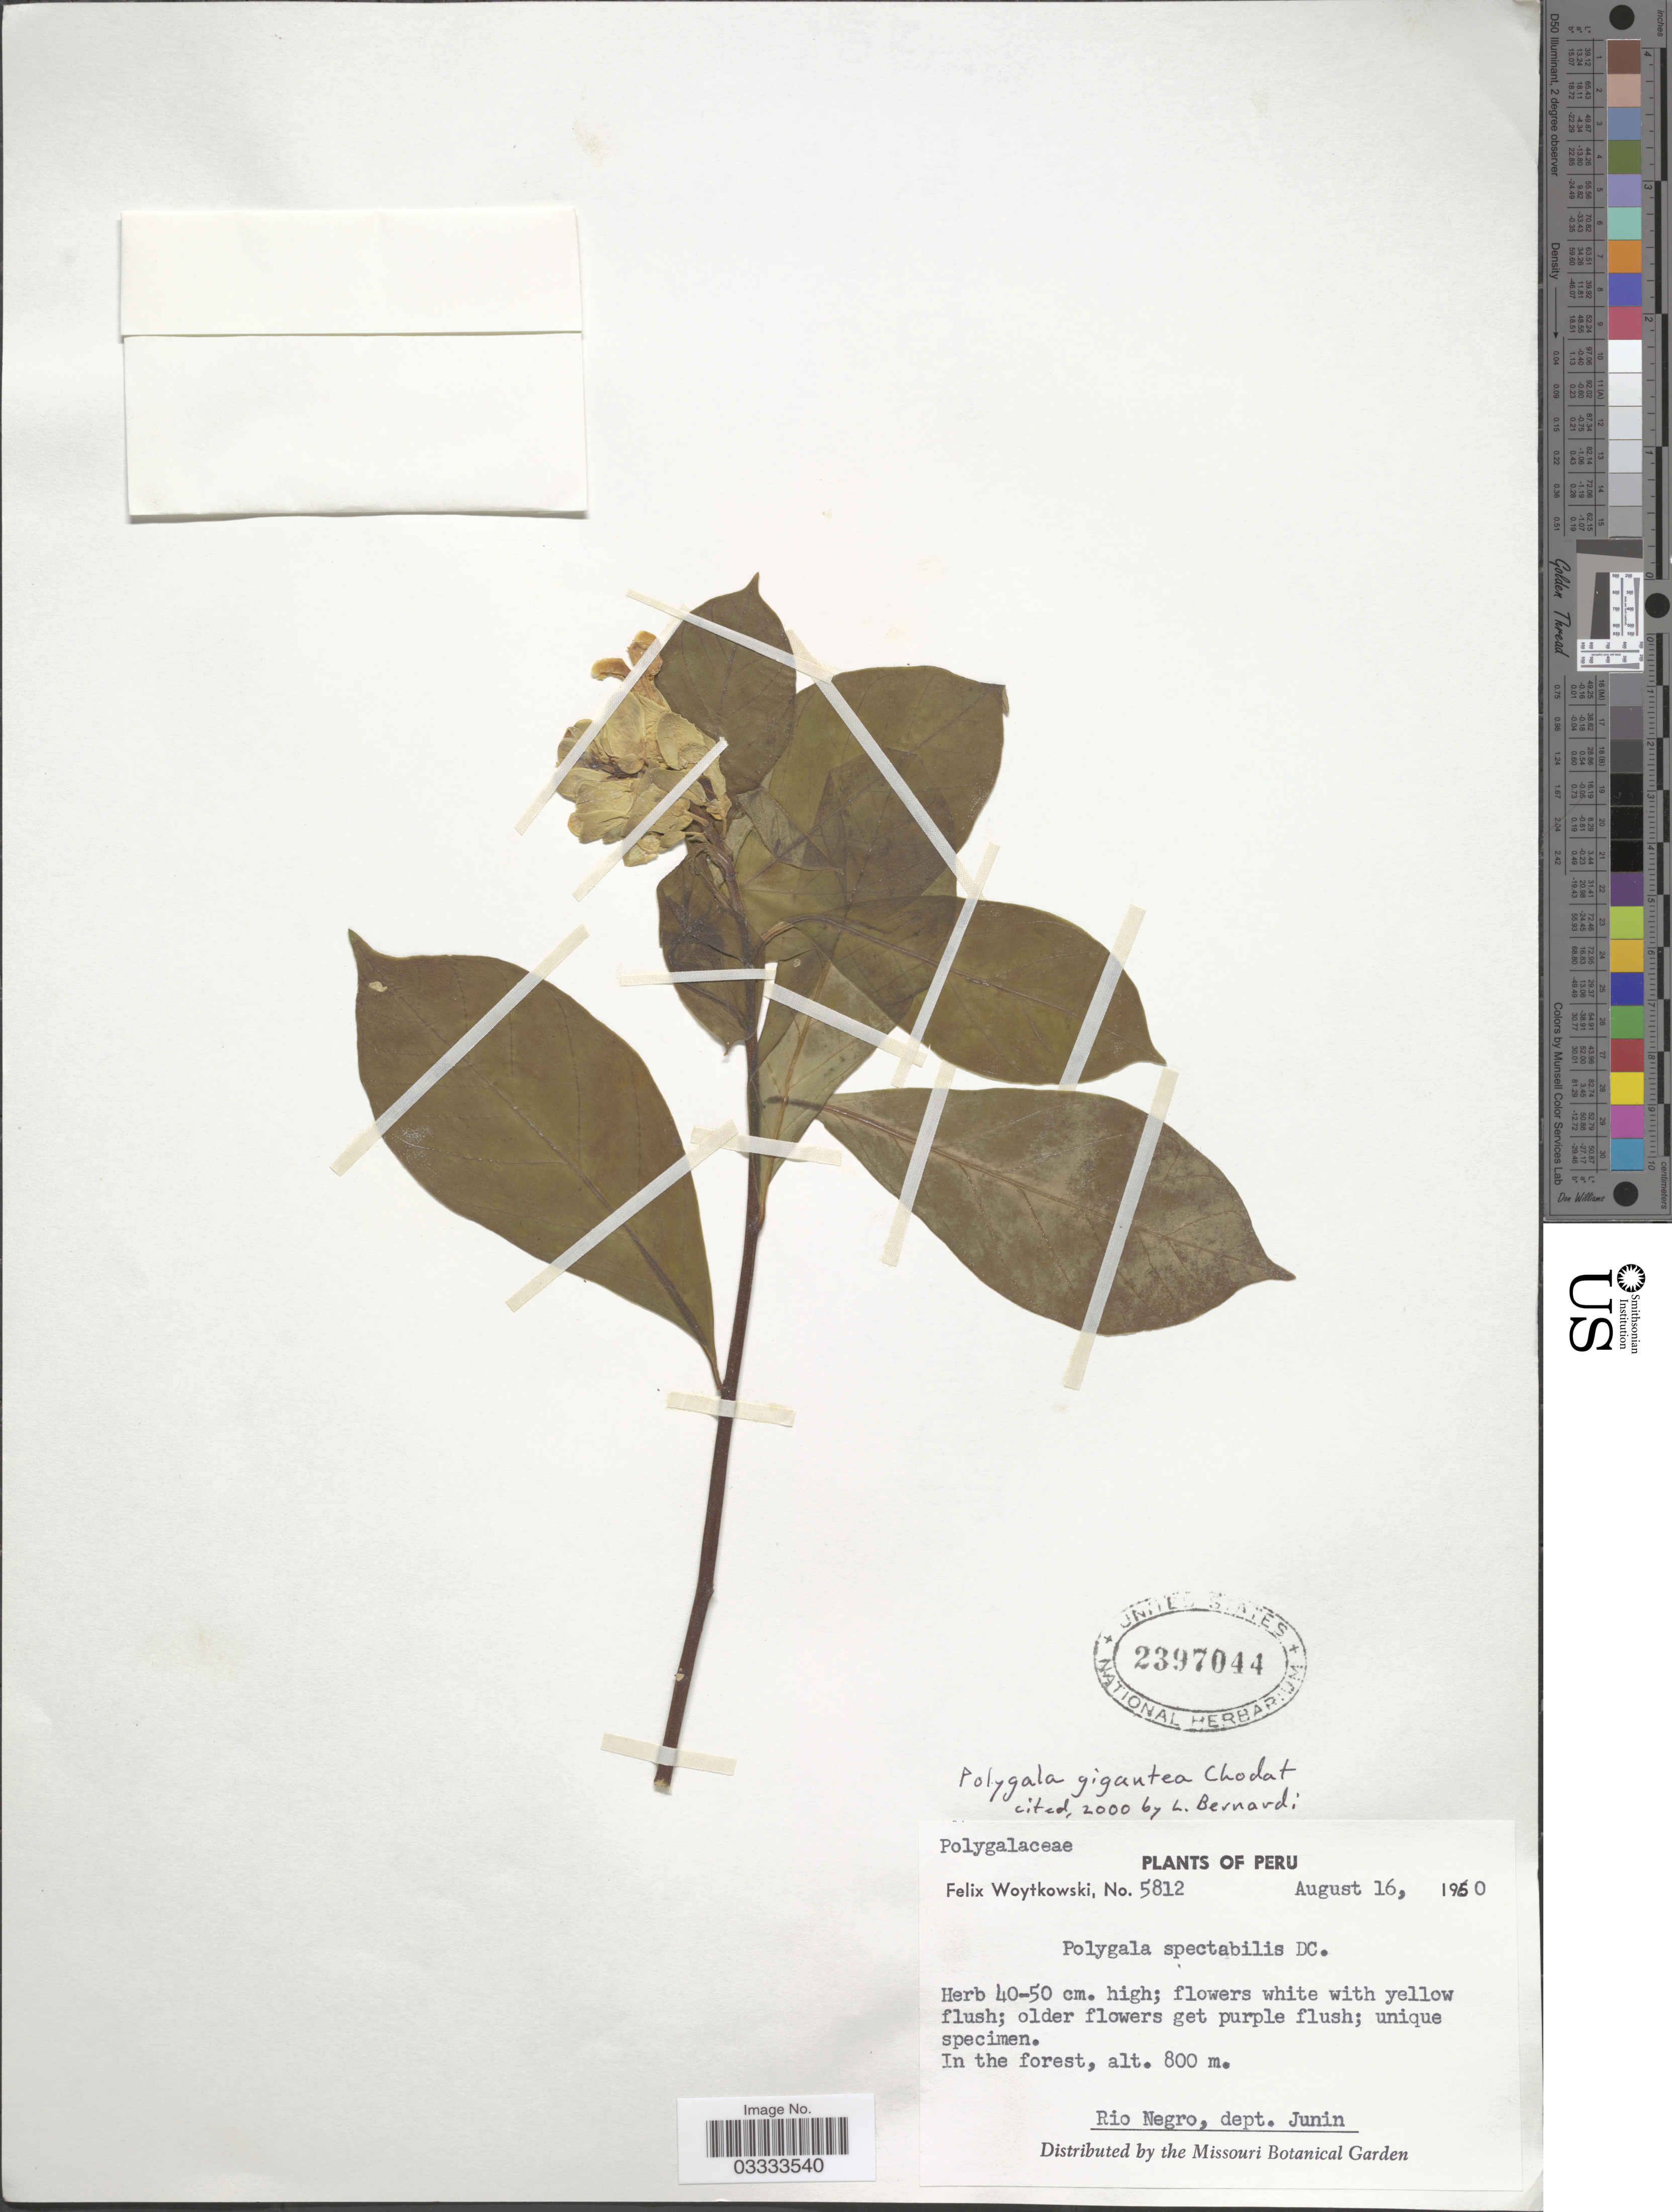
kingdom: Plantae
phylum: Tracheophyta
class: Magnoliopsida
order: Fabales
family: Polygalaceae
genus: Caamembeca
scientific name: Caamembeca gigantea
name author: (Chodat) J.F.B. Pastore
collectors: F. Woytkowski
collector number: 5812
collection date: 1960-08-16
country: Peru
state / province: Junín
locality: Rio Negro, dept. Junin.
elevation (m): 800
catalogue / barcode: US 2397044